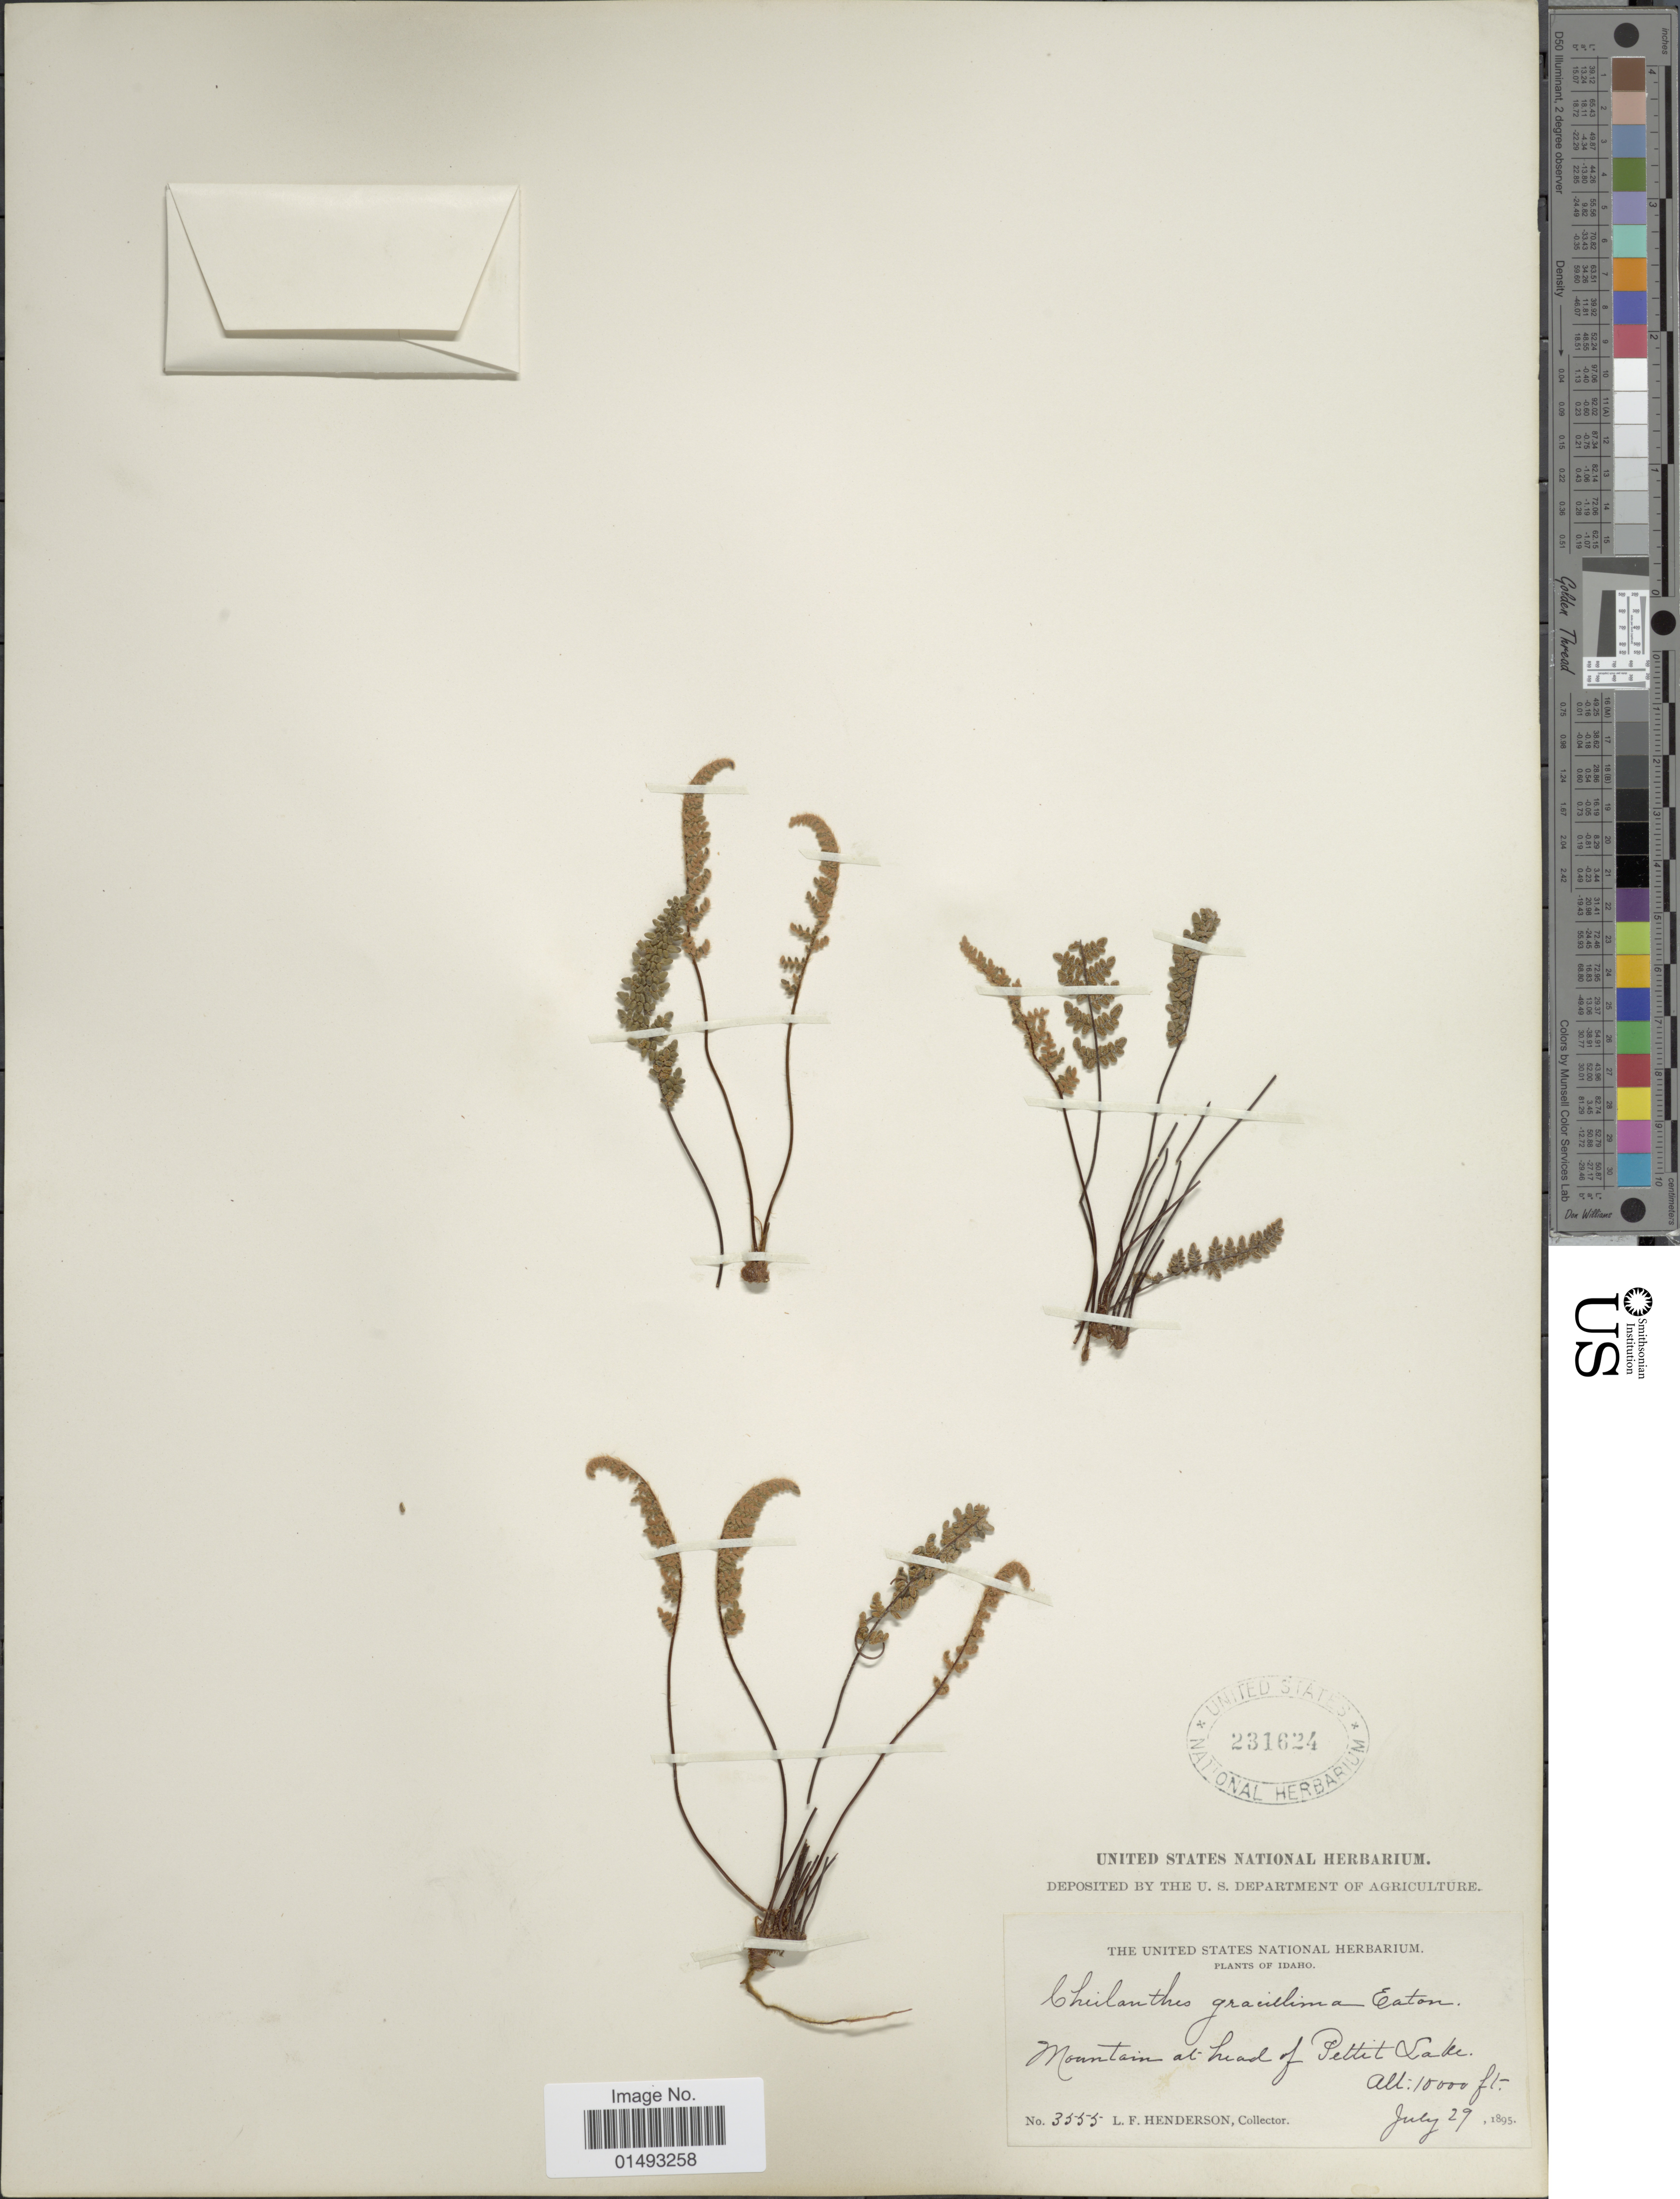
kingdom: Plantae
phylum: Tracheophyta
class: Polypodiopsida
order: Polypodiales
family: Pteridaceae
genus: Myriopteris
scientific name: Myriopteris gracillima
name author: (D.C. Eaton) J. Sm.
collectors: L. Henderson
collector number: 3555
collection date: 1895-07-29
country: United States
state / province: Idaho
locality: Mountain at head of Pettit Lake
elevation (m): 3048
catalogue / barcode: US 231624